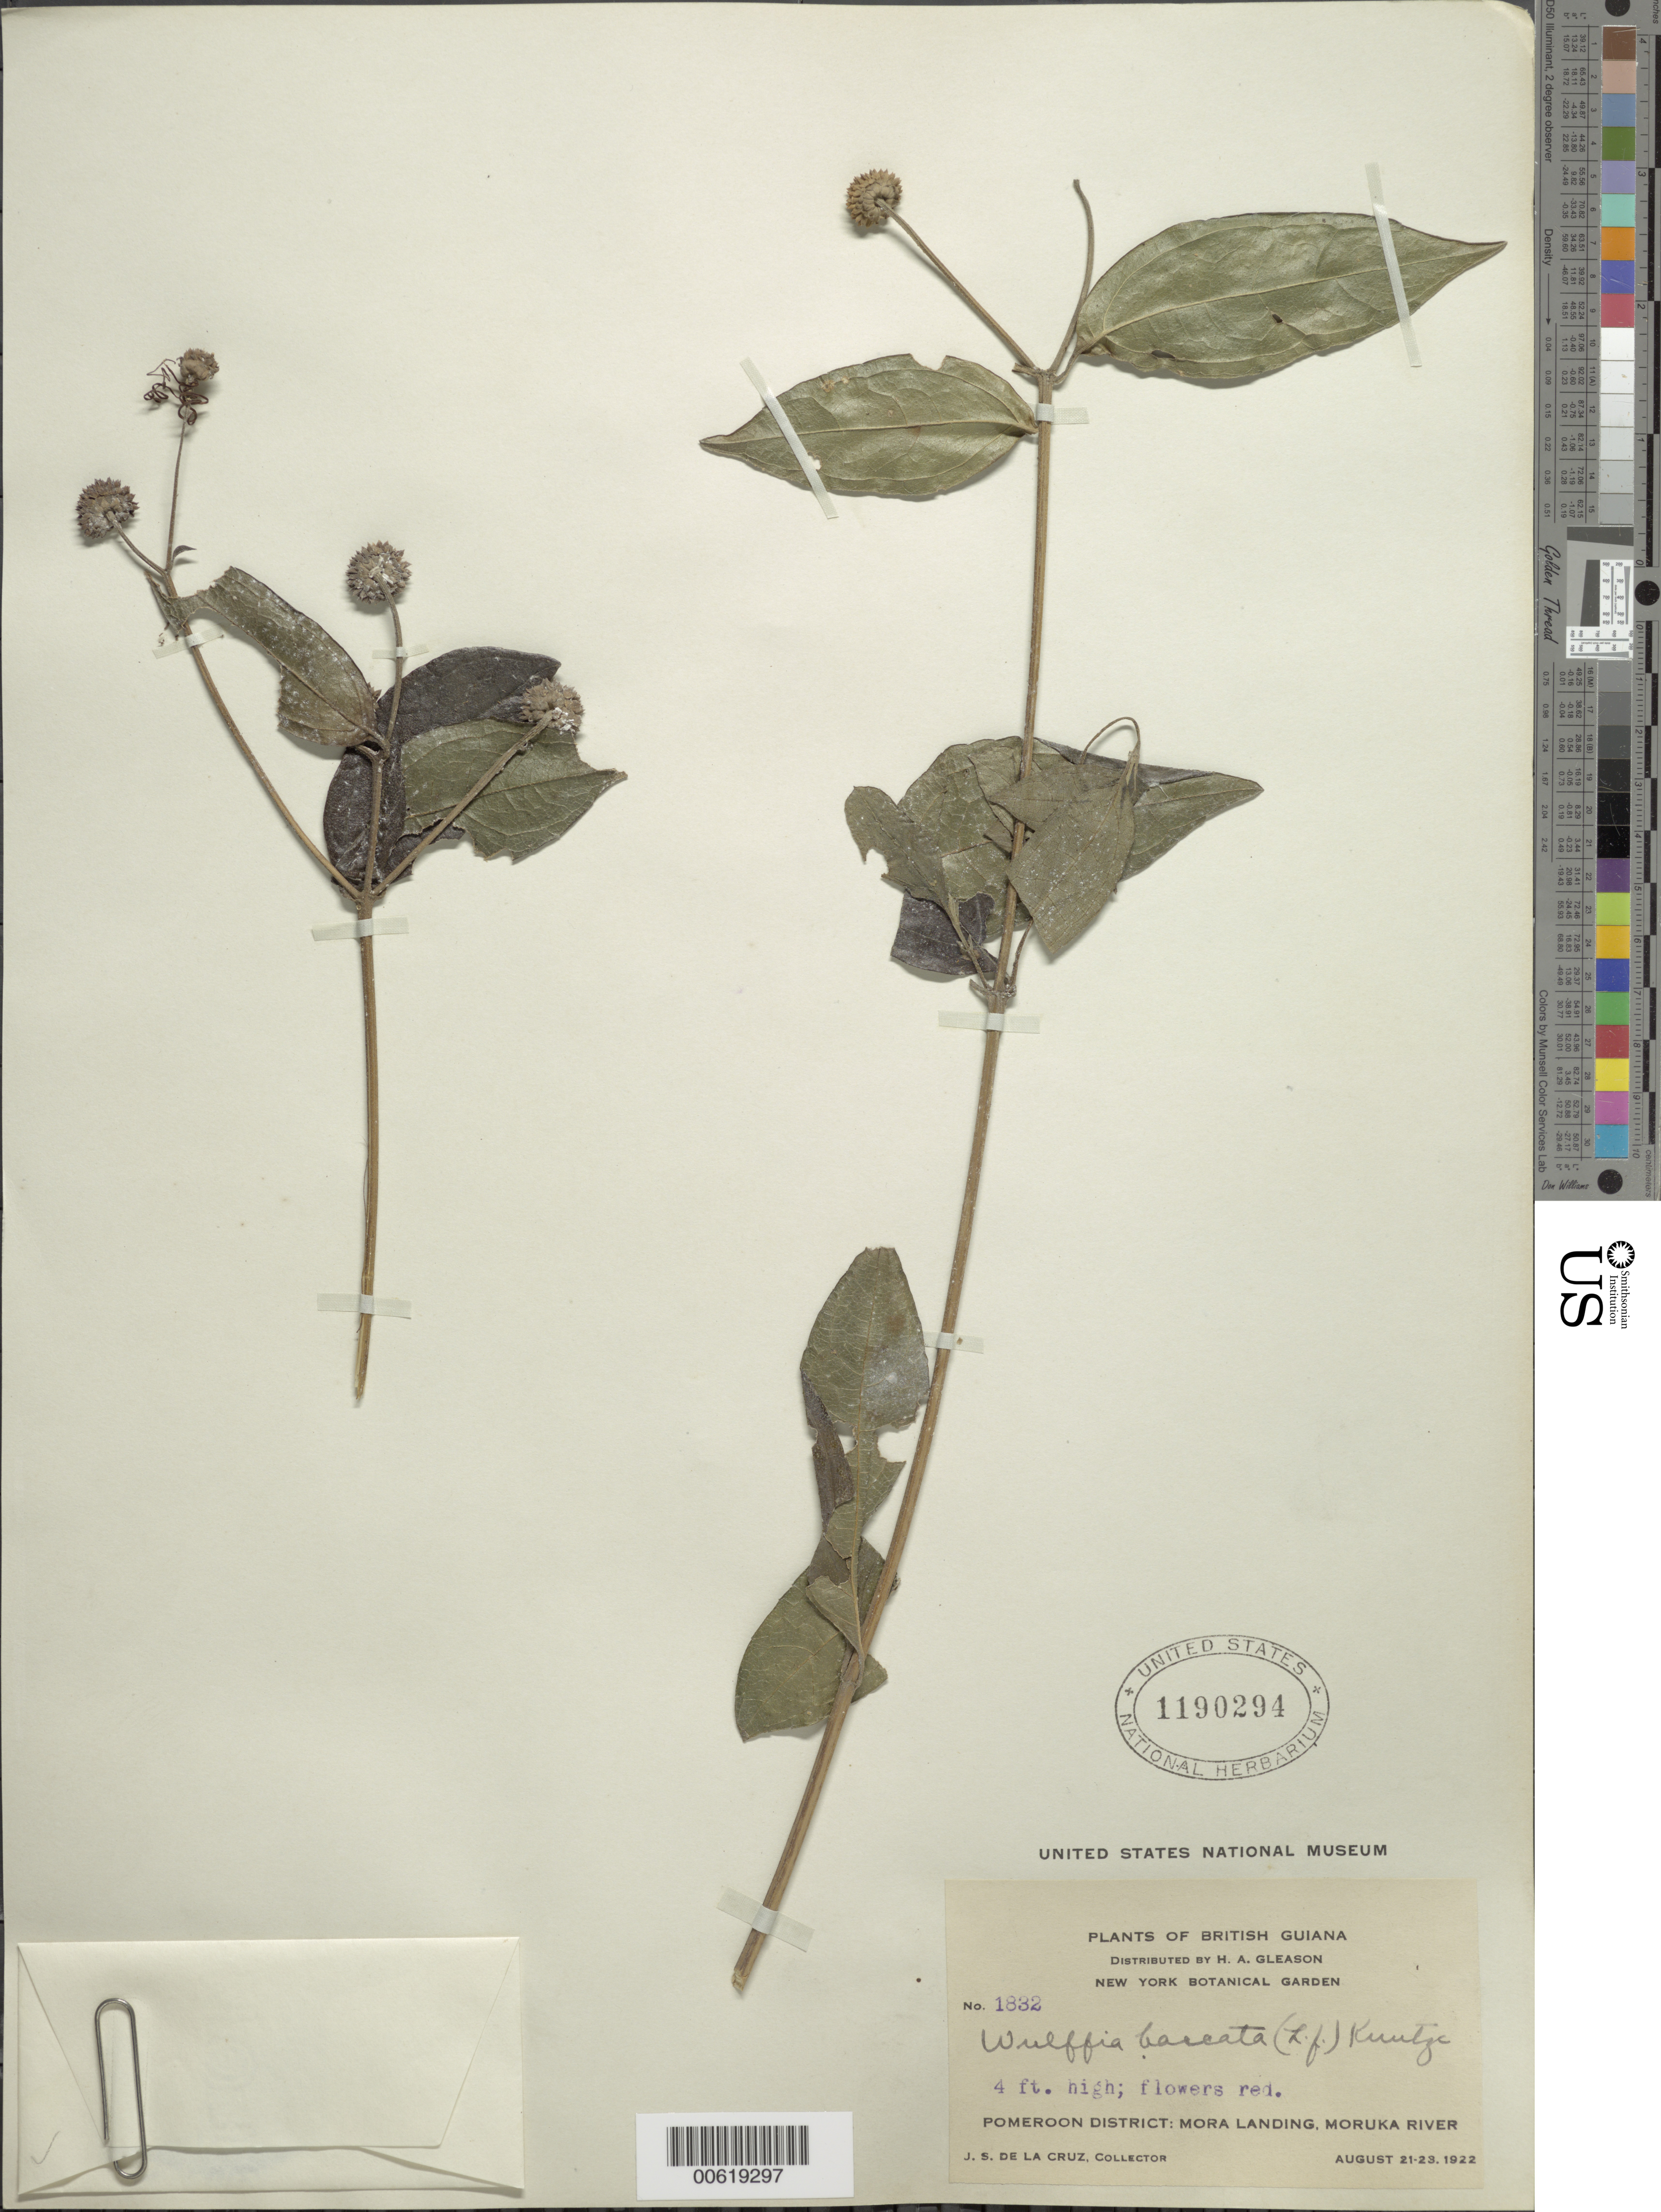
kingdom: Plantae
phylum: Tracheophyta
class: Magnoliopsida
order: Asterales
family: Asteraceae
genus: Wulffia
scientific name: Wulffia baccata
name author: (L. f.) Kuntze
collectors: J. S. de la Cruz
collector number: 1832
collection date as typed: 21-Aug-22 to 23-Aug-22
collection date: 1922-08-21/1922-08-23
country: Guyana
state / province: Barima-Waini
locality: Mora Landing, Moruka R., Pomeroon Dist.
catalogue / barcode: US 1190294